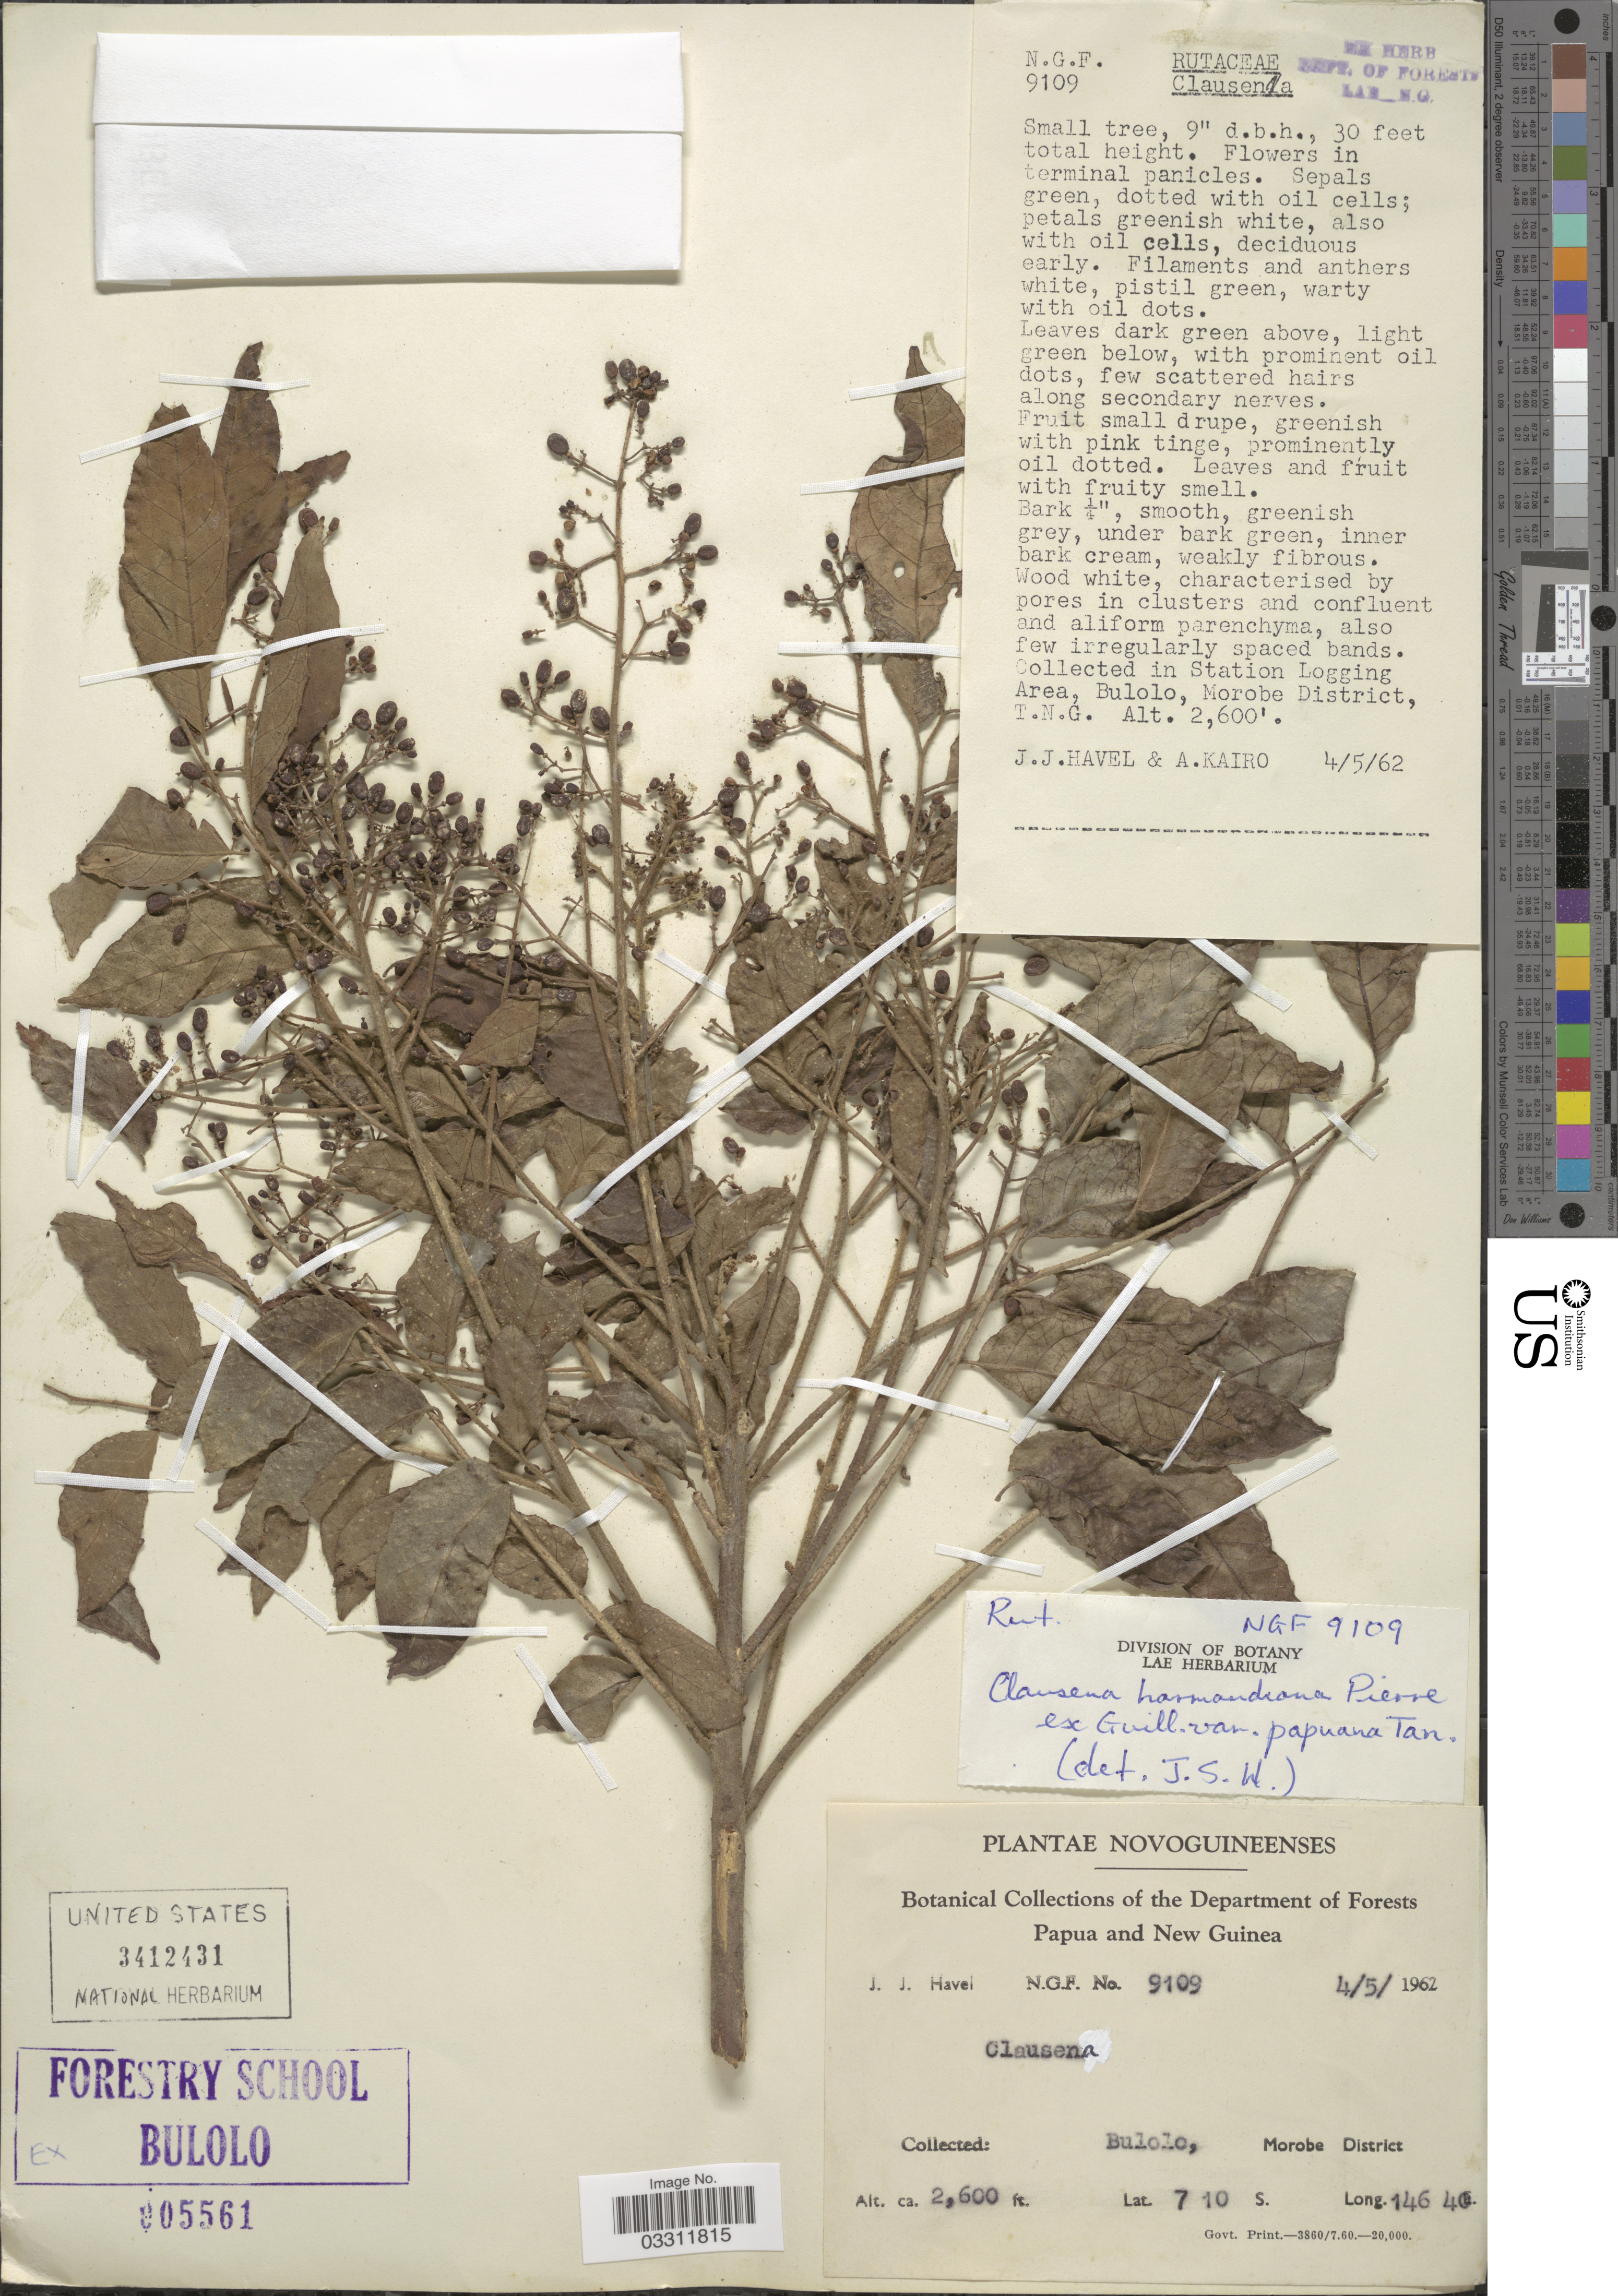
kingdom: Plantae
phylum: Tracheophyta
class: Magnoliopsida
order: Sapindales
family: Rutaceae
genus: Clausena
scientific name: Clausena harmandiana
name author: Pierre ex Guillaumin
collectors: J. Havel & A. Kairo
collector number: N.G.F. 9109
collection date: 1962-05-04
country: Papua New Guinea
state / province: Morobe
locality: Novoguineenses. Bulolo, Morobe District. Station Logging Area, Bulolo. T.N.G.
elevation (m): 792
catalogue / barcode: US 3412431